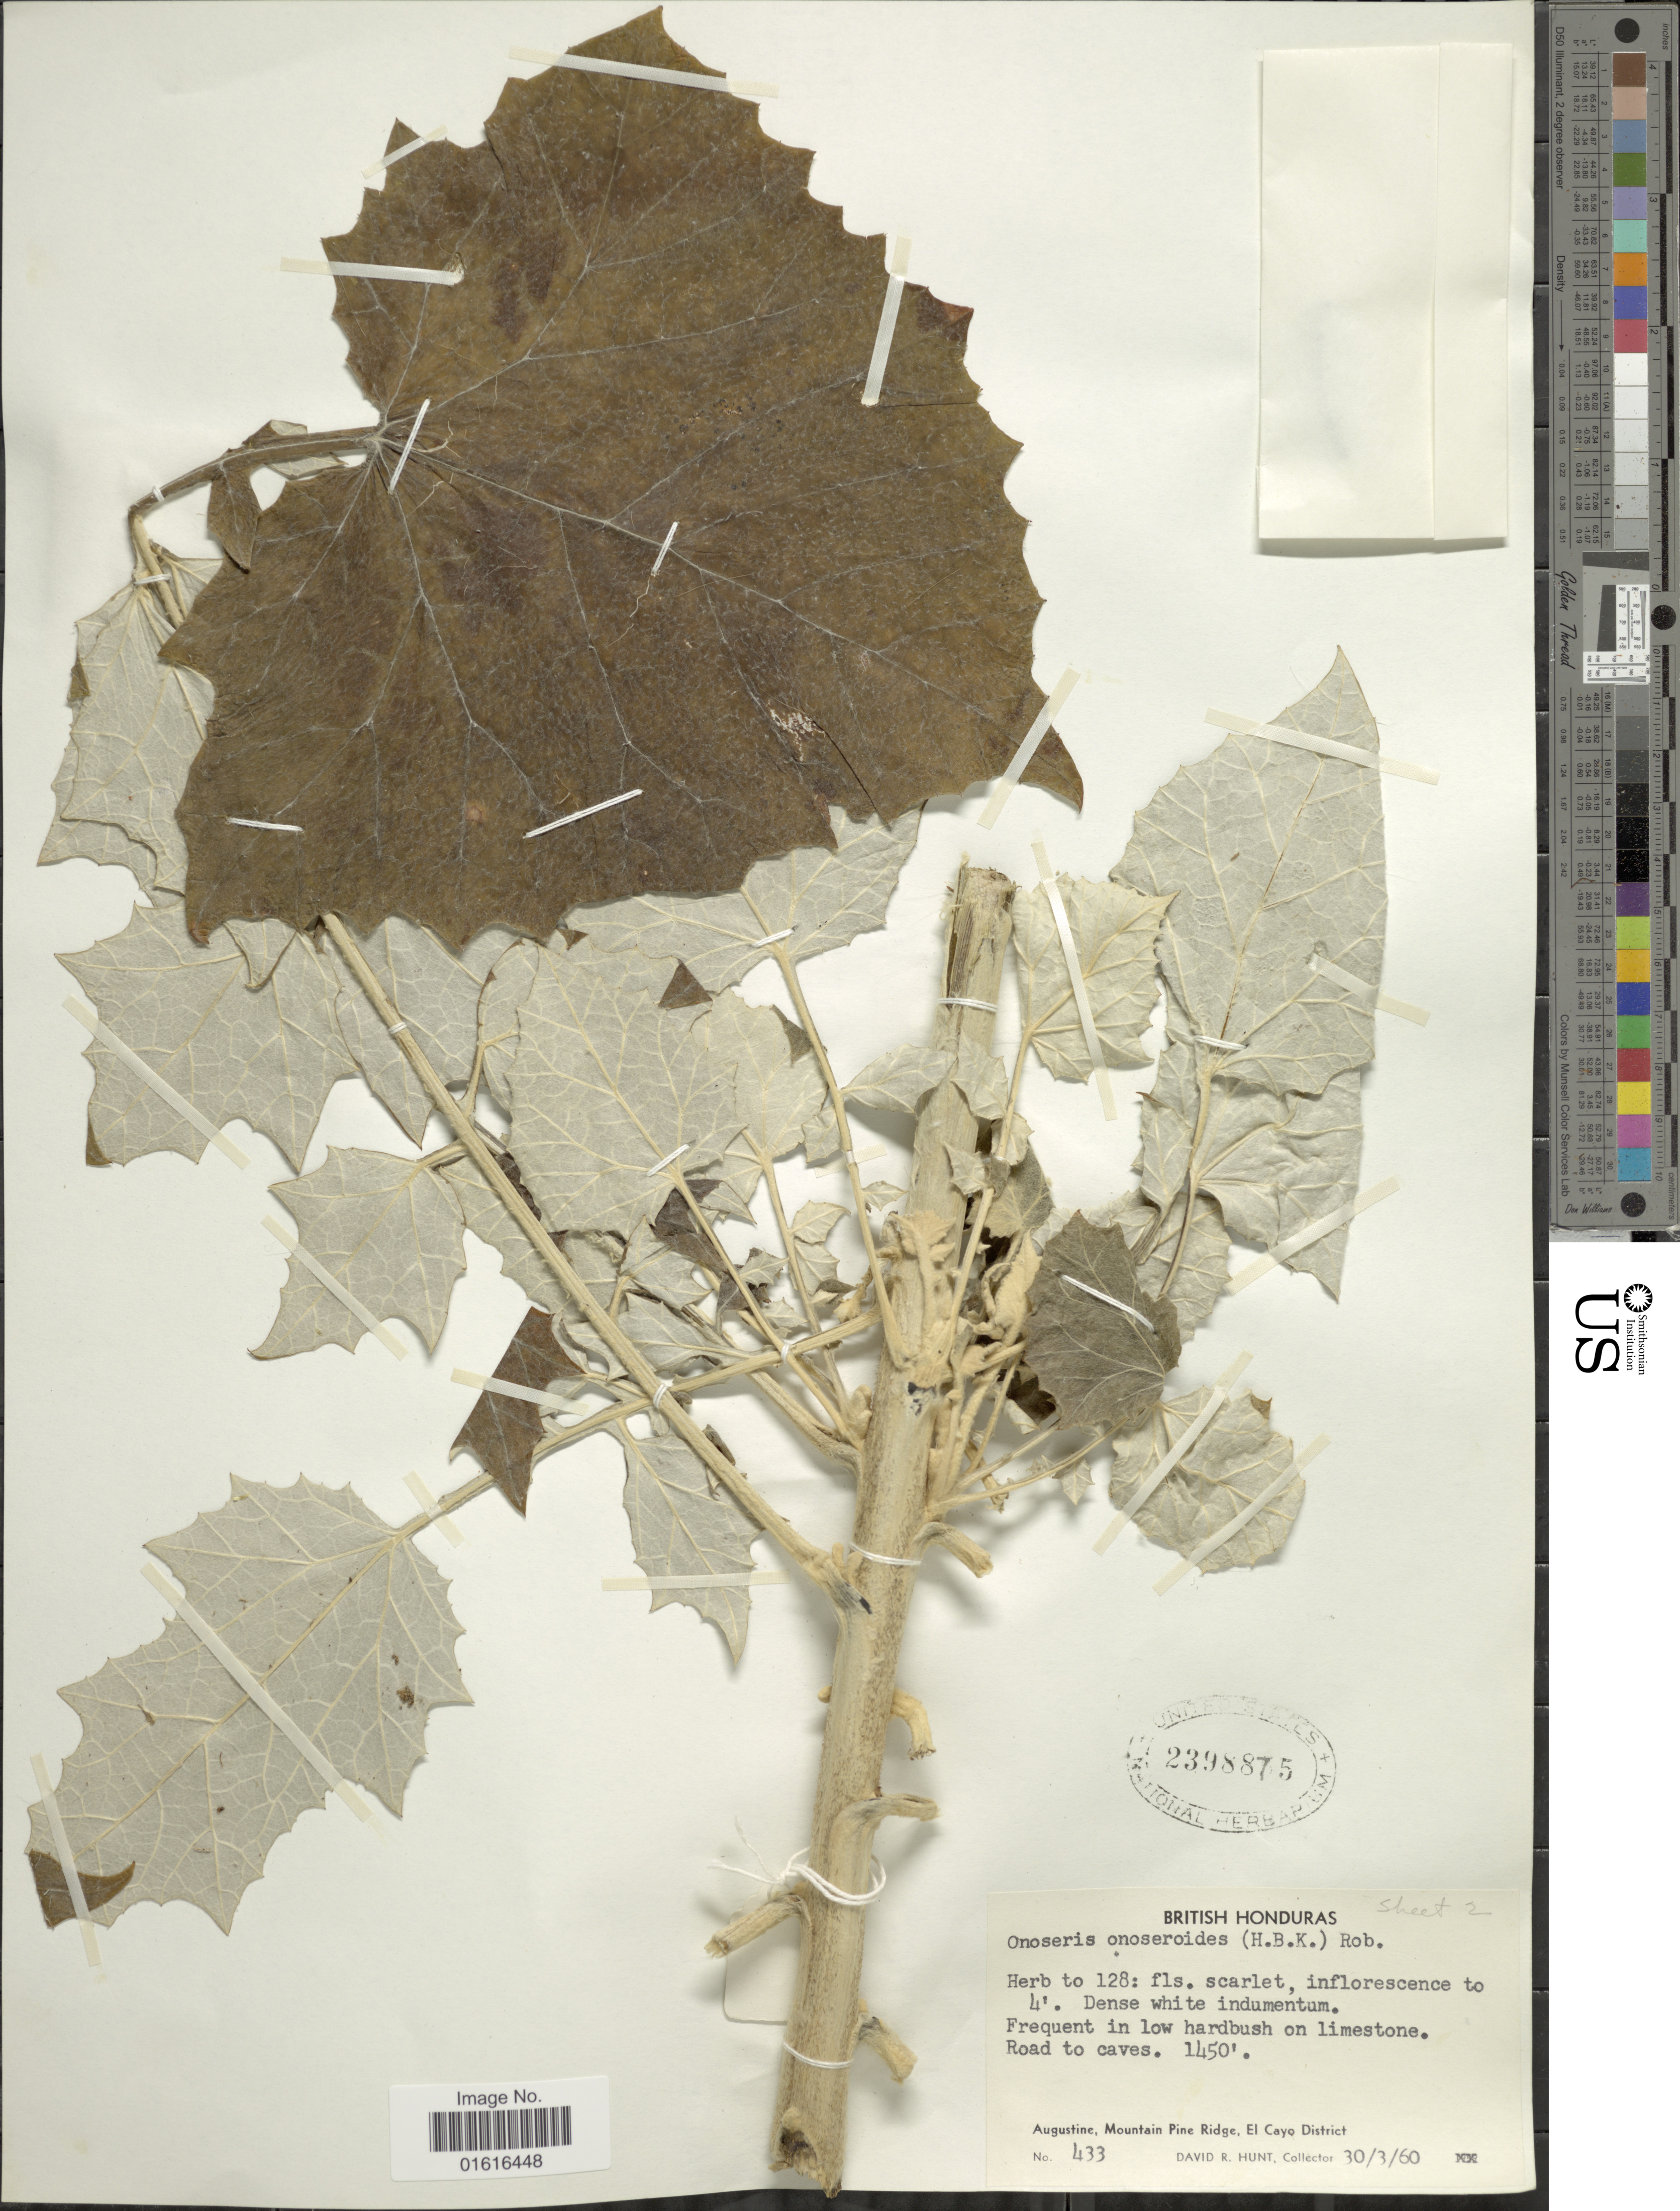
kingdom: Plantae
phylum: Tracheophyta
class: Magnoliopsida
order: Asterales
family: Asteraceae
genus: Onoseris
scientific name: Onoseris onoseroides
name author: (Kunth) B.L. Rob.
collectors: D. R. Hunt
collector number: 433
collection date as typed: Transcribed d/m/y: 30/3/60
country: Belize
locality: British Honduras, Augustine, Mountain Pine Ridge, El Cayo District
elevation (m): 442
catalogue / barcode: US 2398875